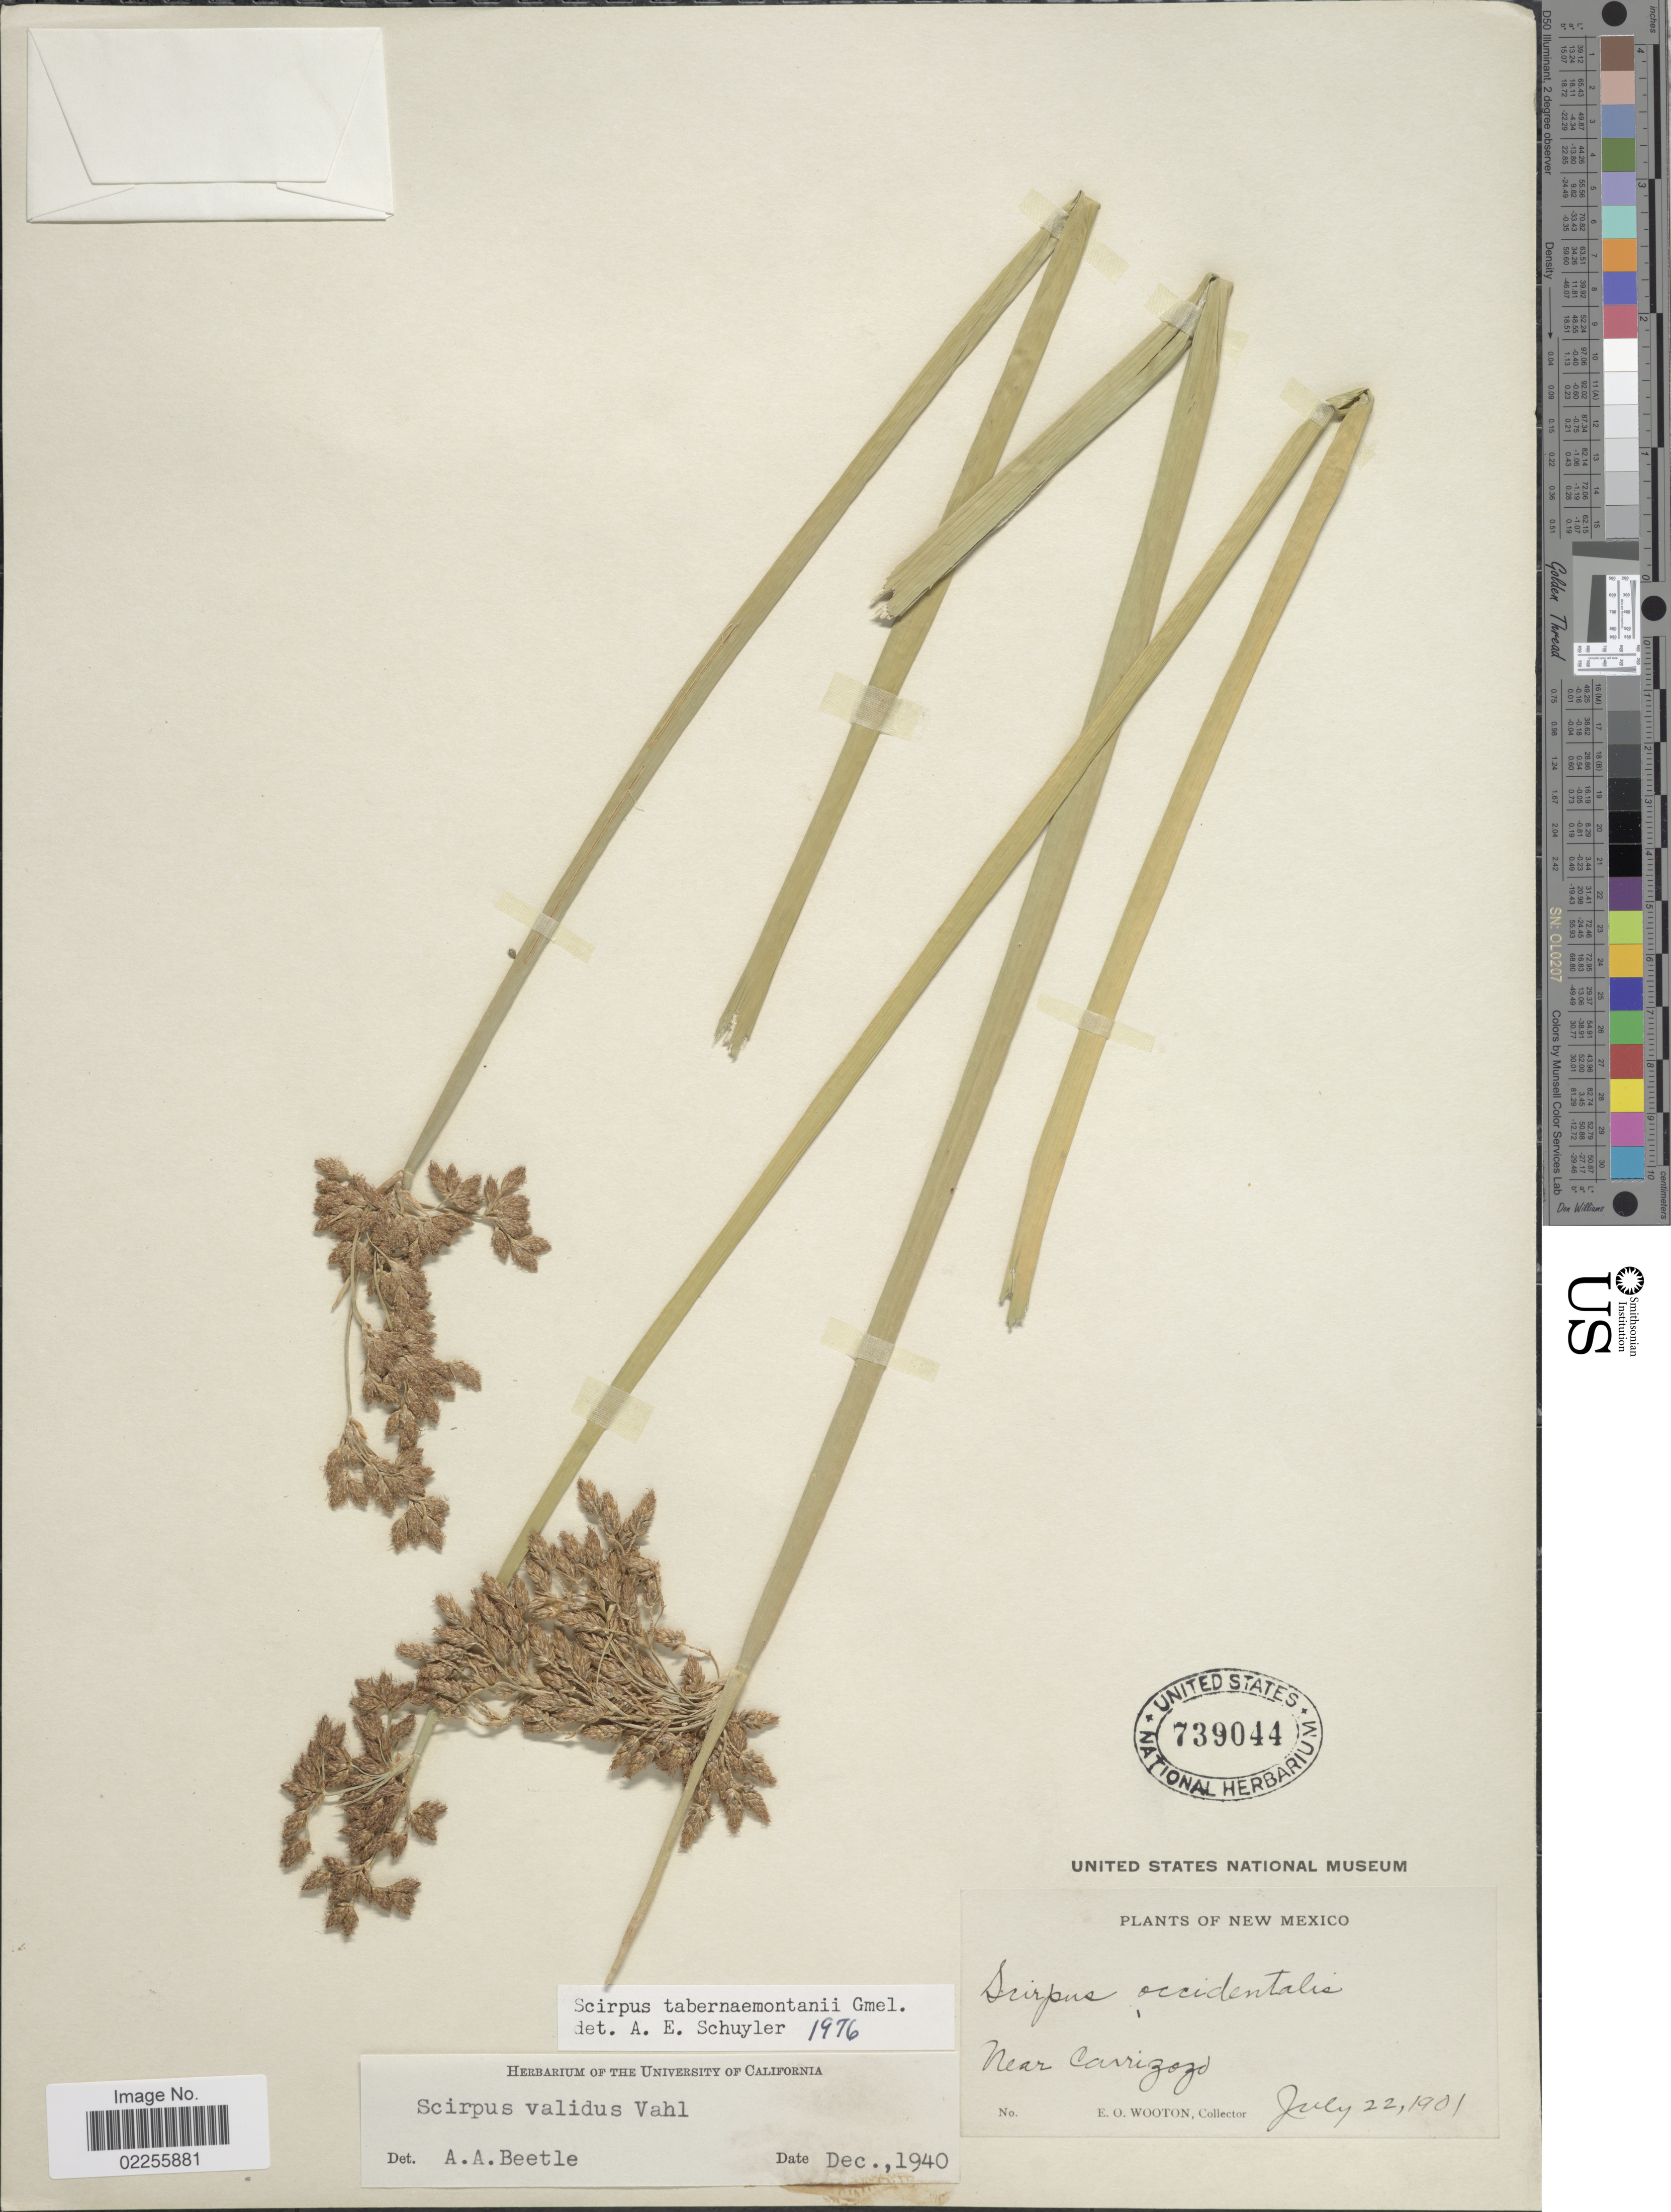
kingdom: Plantae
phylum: Tracheophyta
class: Liliopsida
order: Poales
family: Cyperaceae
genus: Schoenoplectus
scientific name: Schoenoplectus tabernaemontani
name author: (C.C. Gmel.) Palla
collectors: E. O. Wooton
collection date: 1901-07-22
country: United States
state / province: New Mexico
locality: Near Carrizozo.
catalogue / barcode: US 739044